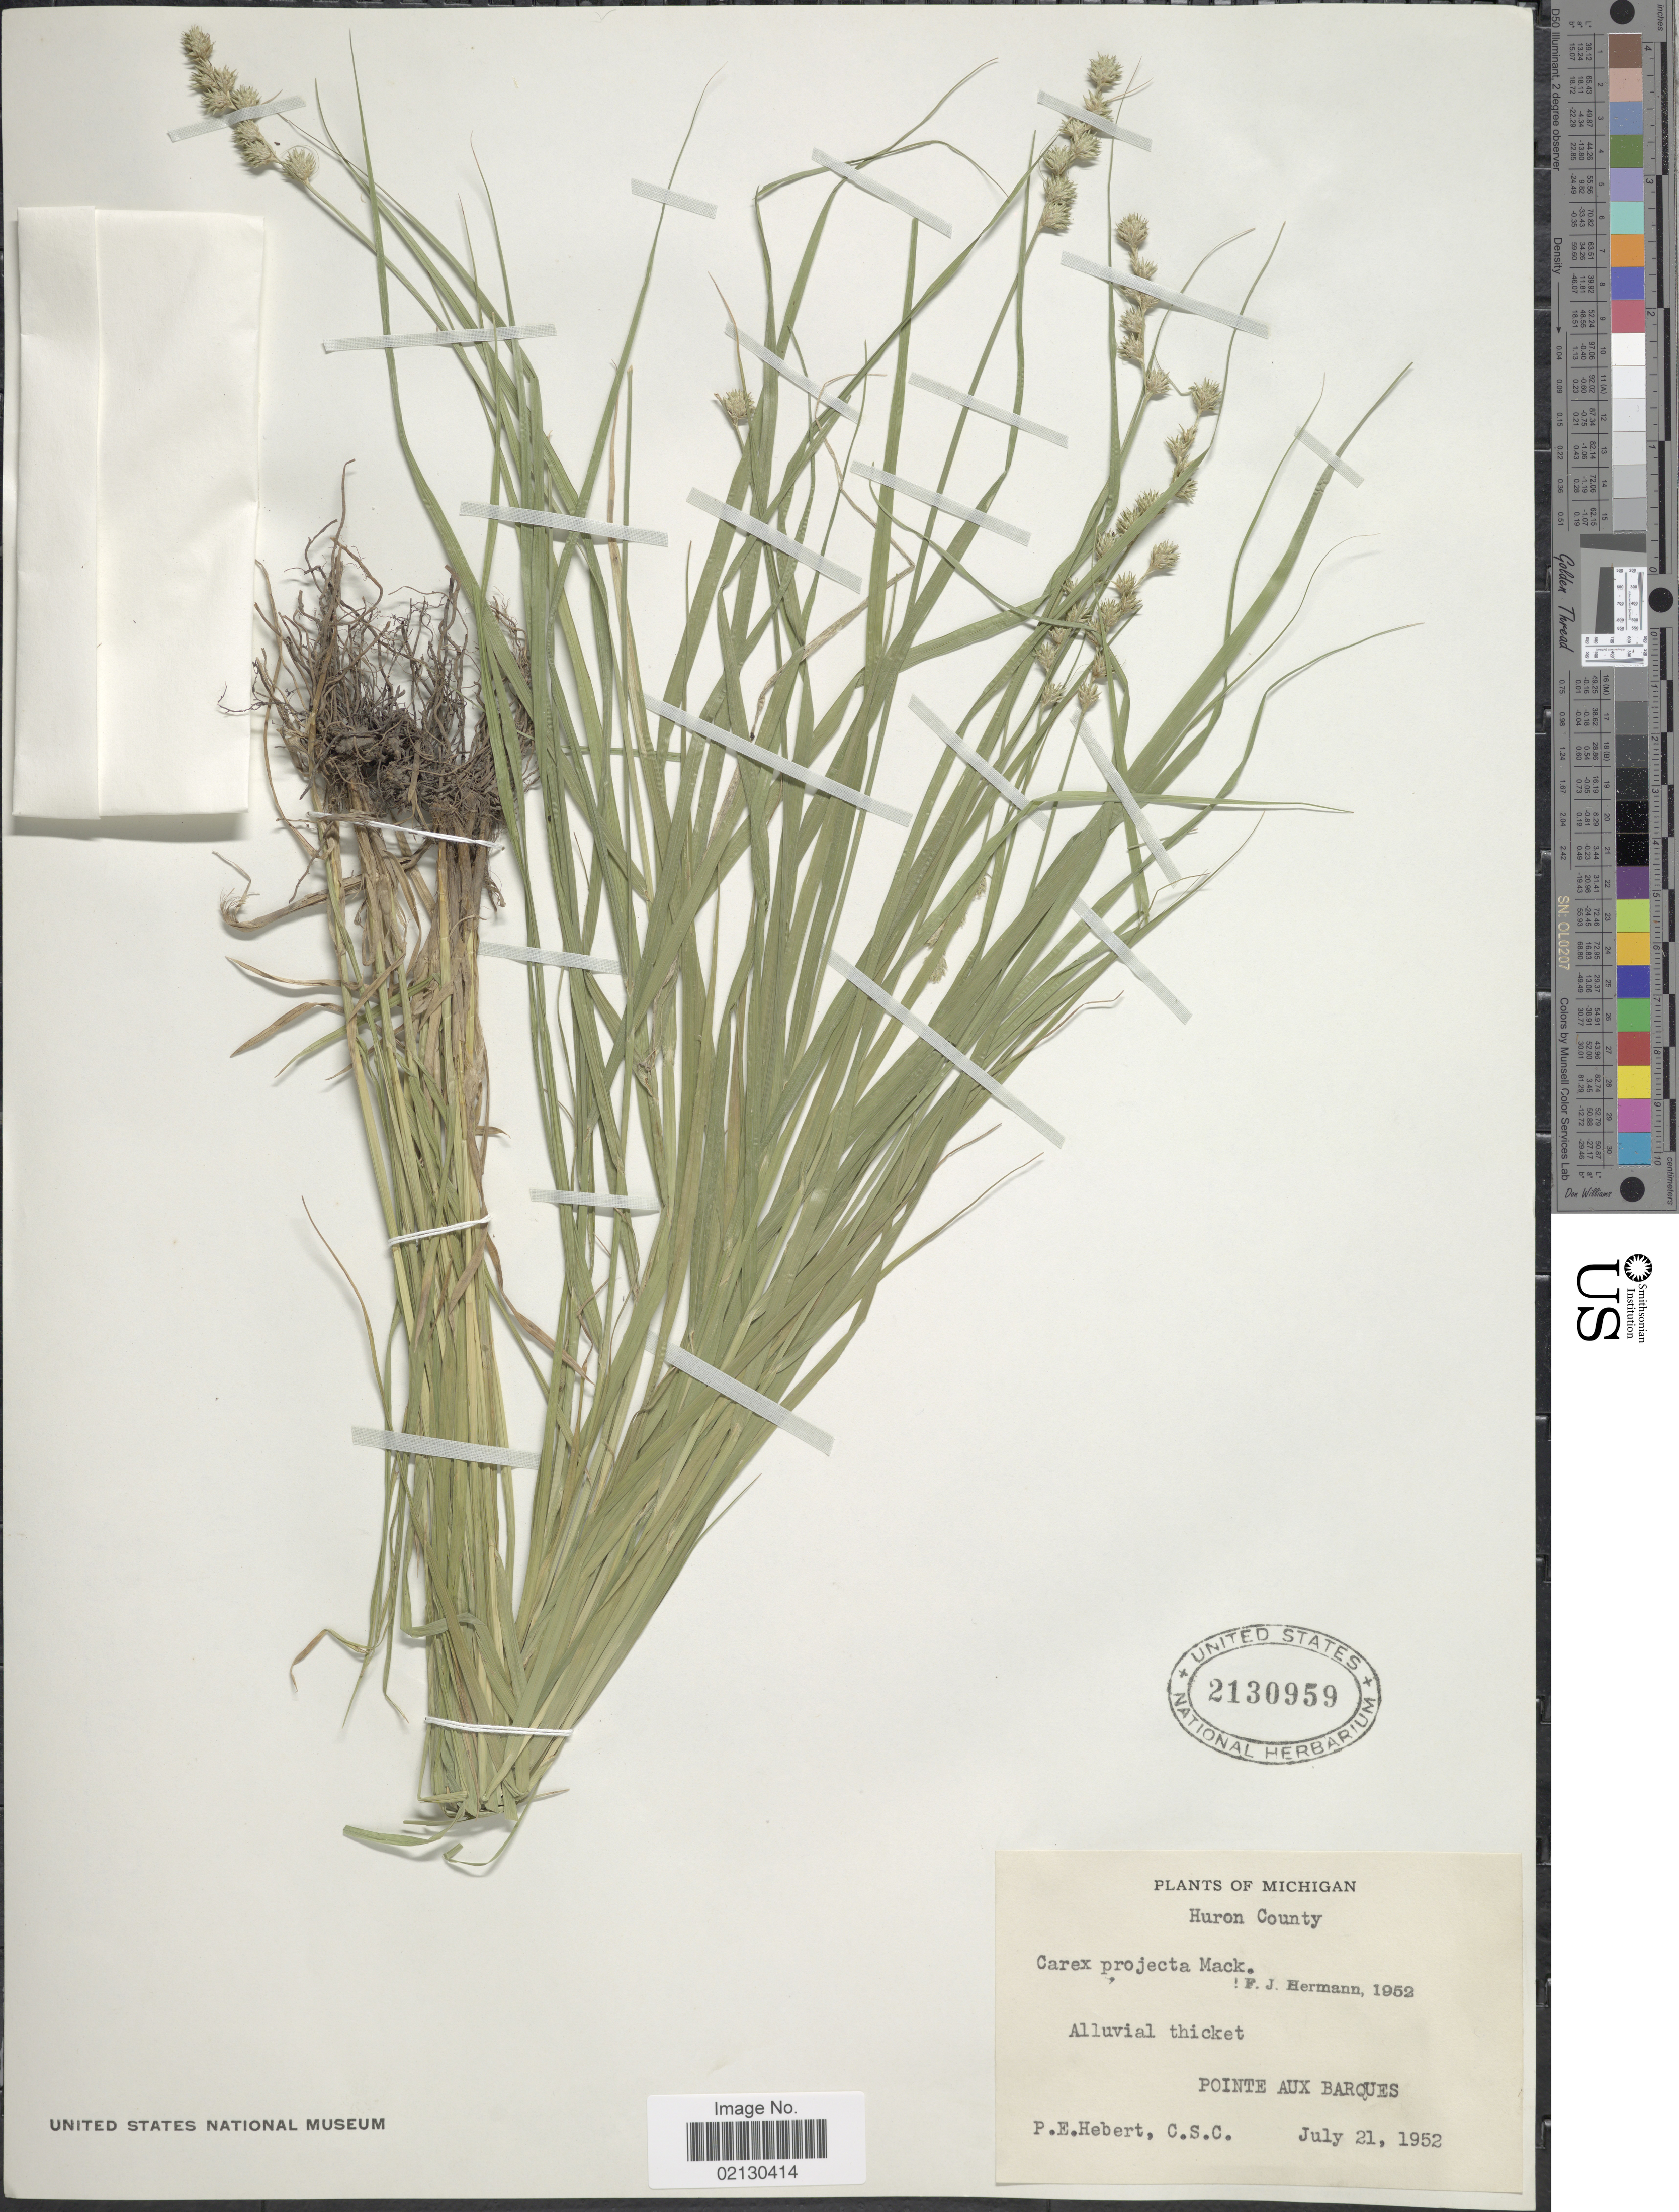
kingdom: Plantae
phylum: Tracheophyta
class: Liliopsida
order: Poales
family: Cyperaceae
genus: Carex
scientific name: Carex projecta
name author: Mack.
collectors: P. Hebert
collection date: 1952-07-21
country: United States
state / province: Michigan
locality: Huron County. Pointe aux Barques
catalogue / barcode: US 2130959